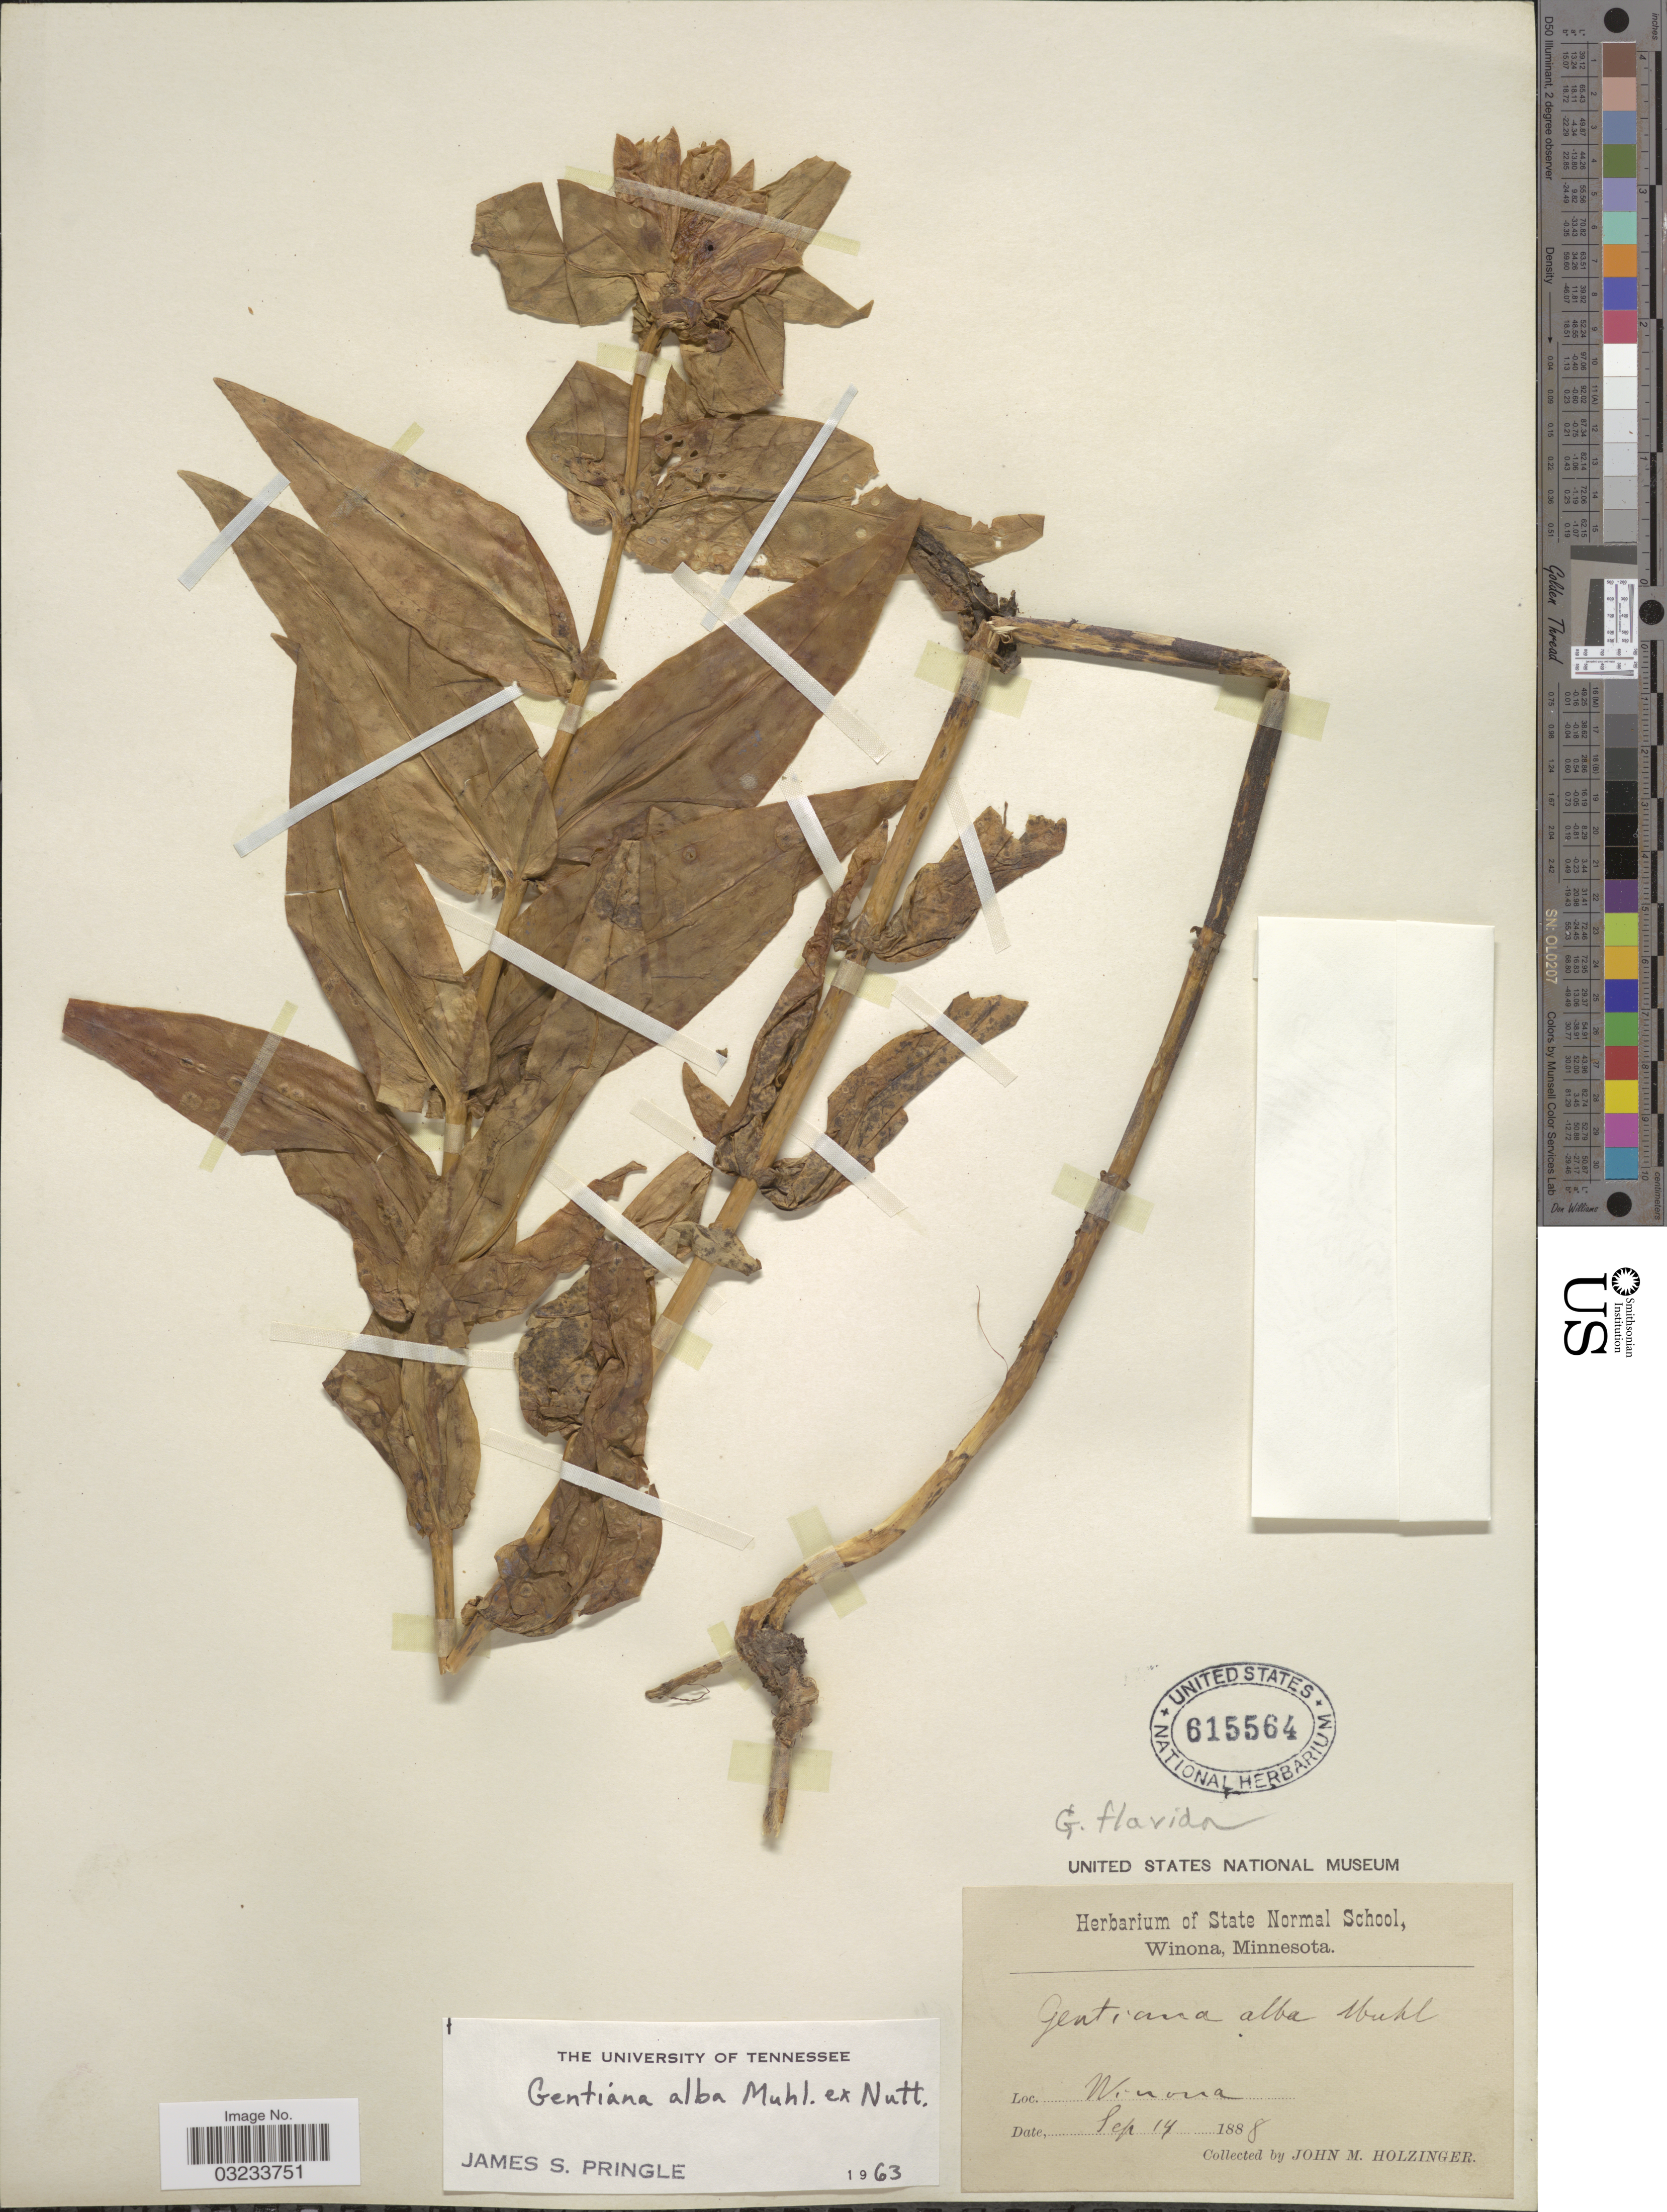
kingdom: Plantae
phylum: Tracheophyta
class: Magnoliopsida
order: Gentianales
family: Gentianaceae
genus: Gentiana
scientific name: Gentiana alba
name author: Muhl. ex J. McNab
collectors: J. M. Holzinger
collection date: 1888-09-14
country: United States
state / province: Minnesota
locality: Winona.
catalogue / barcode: US 615564